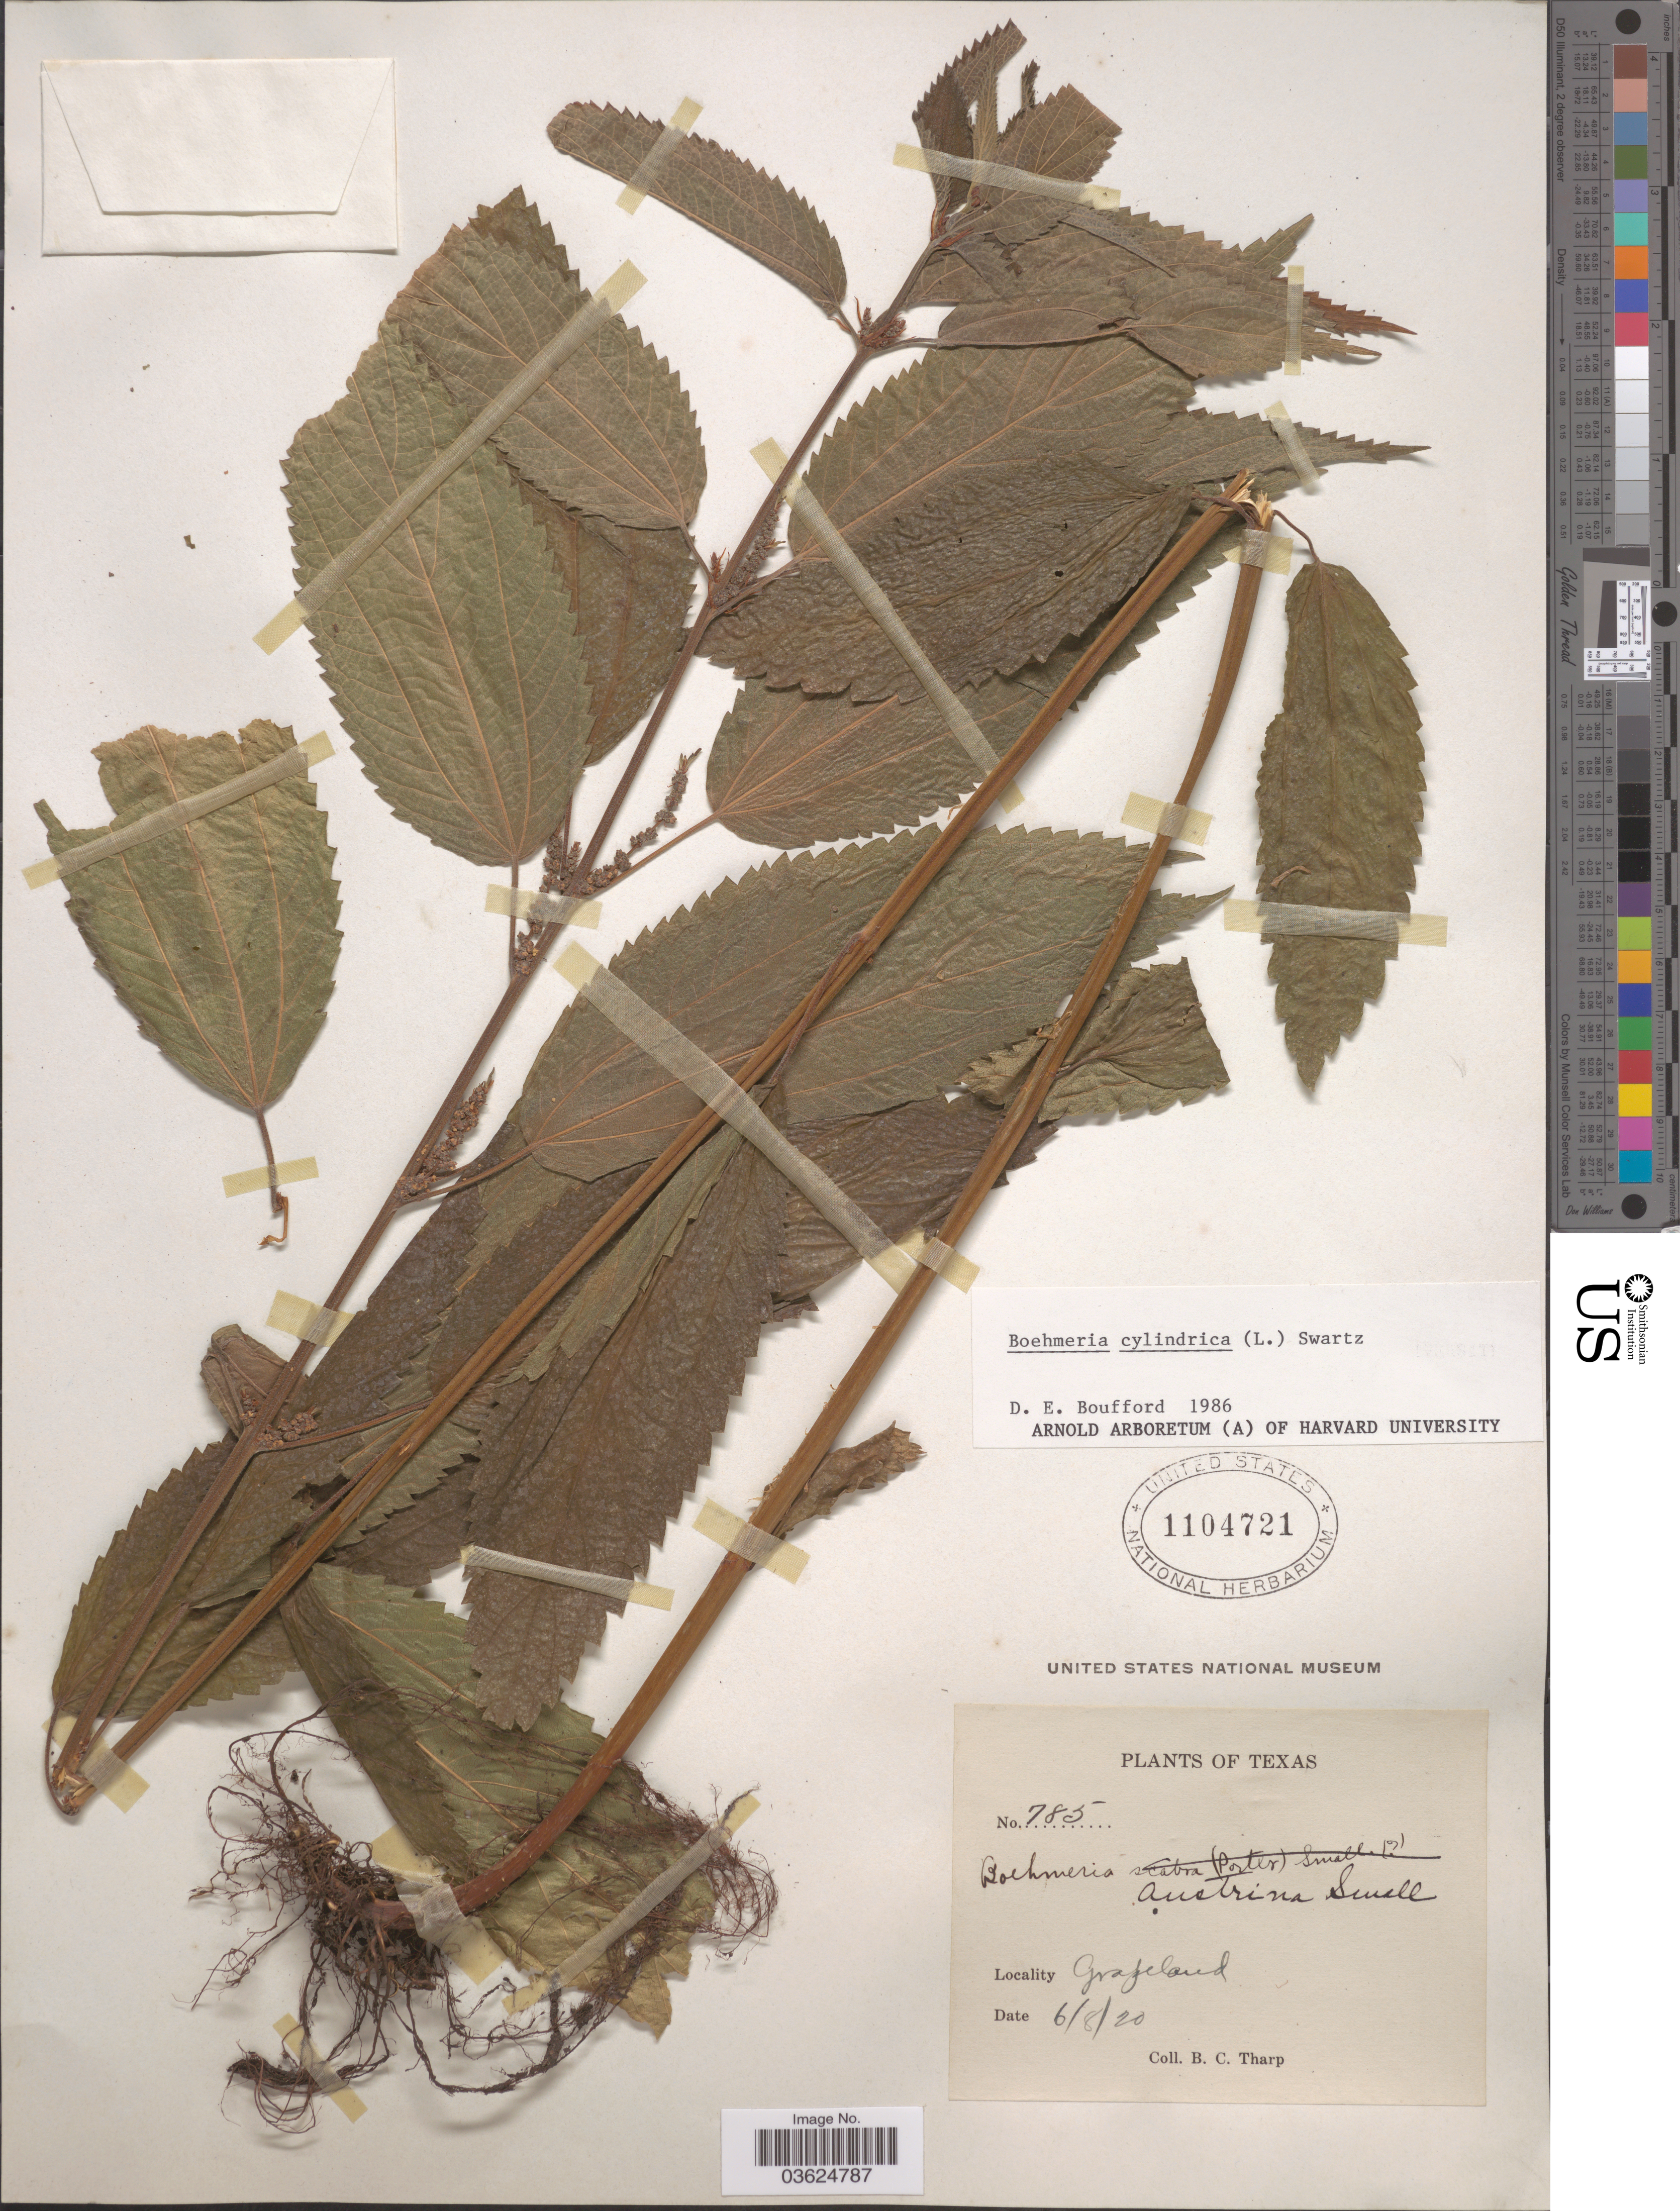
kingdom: Plantae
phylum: Tracheophyta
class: Magnoliopsida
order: Rosales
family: Urticaceae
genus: Boehmeria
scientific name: Boehmeria austrina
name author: Small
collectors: B. C. Tharp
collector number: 785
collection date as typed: Transcribed d/m/y: 8/6/20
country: United States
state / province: Texas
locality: Grapeland.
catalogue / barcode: US 1104721